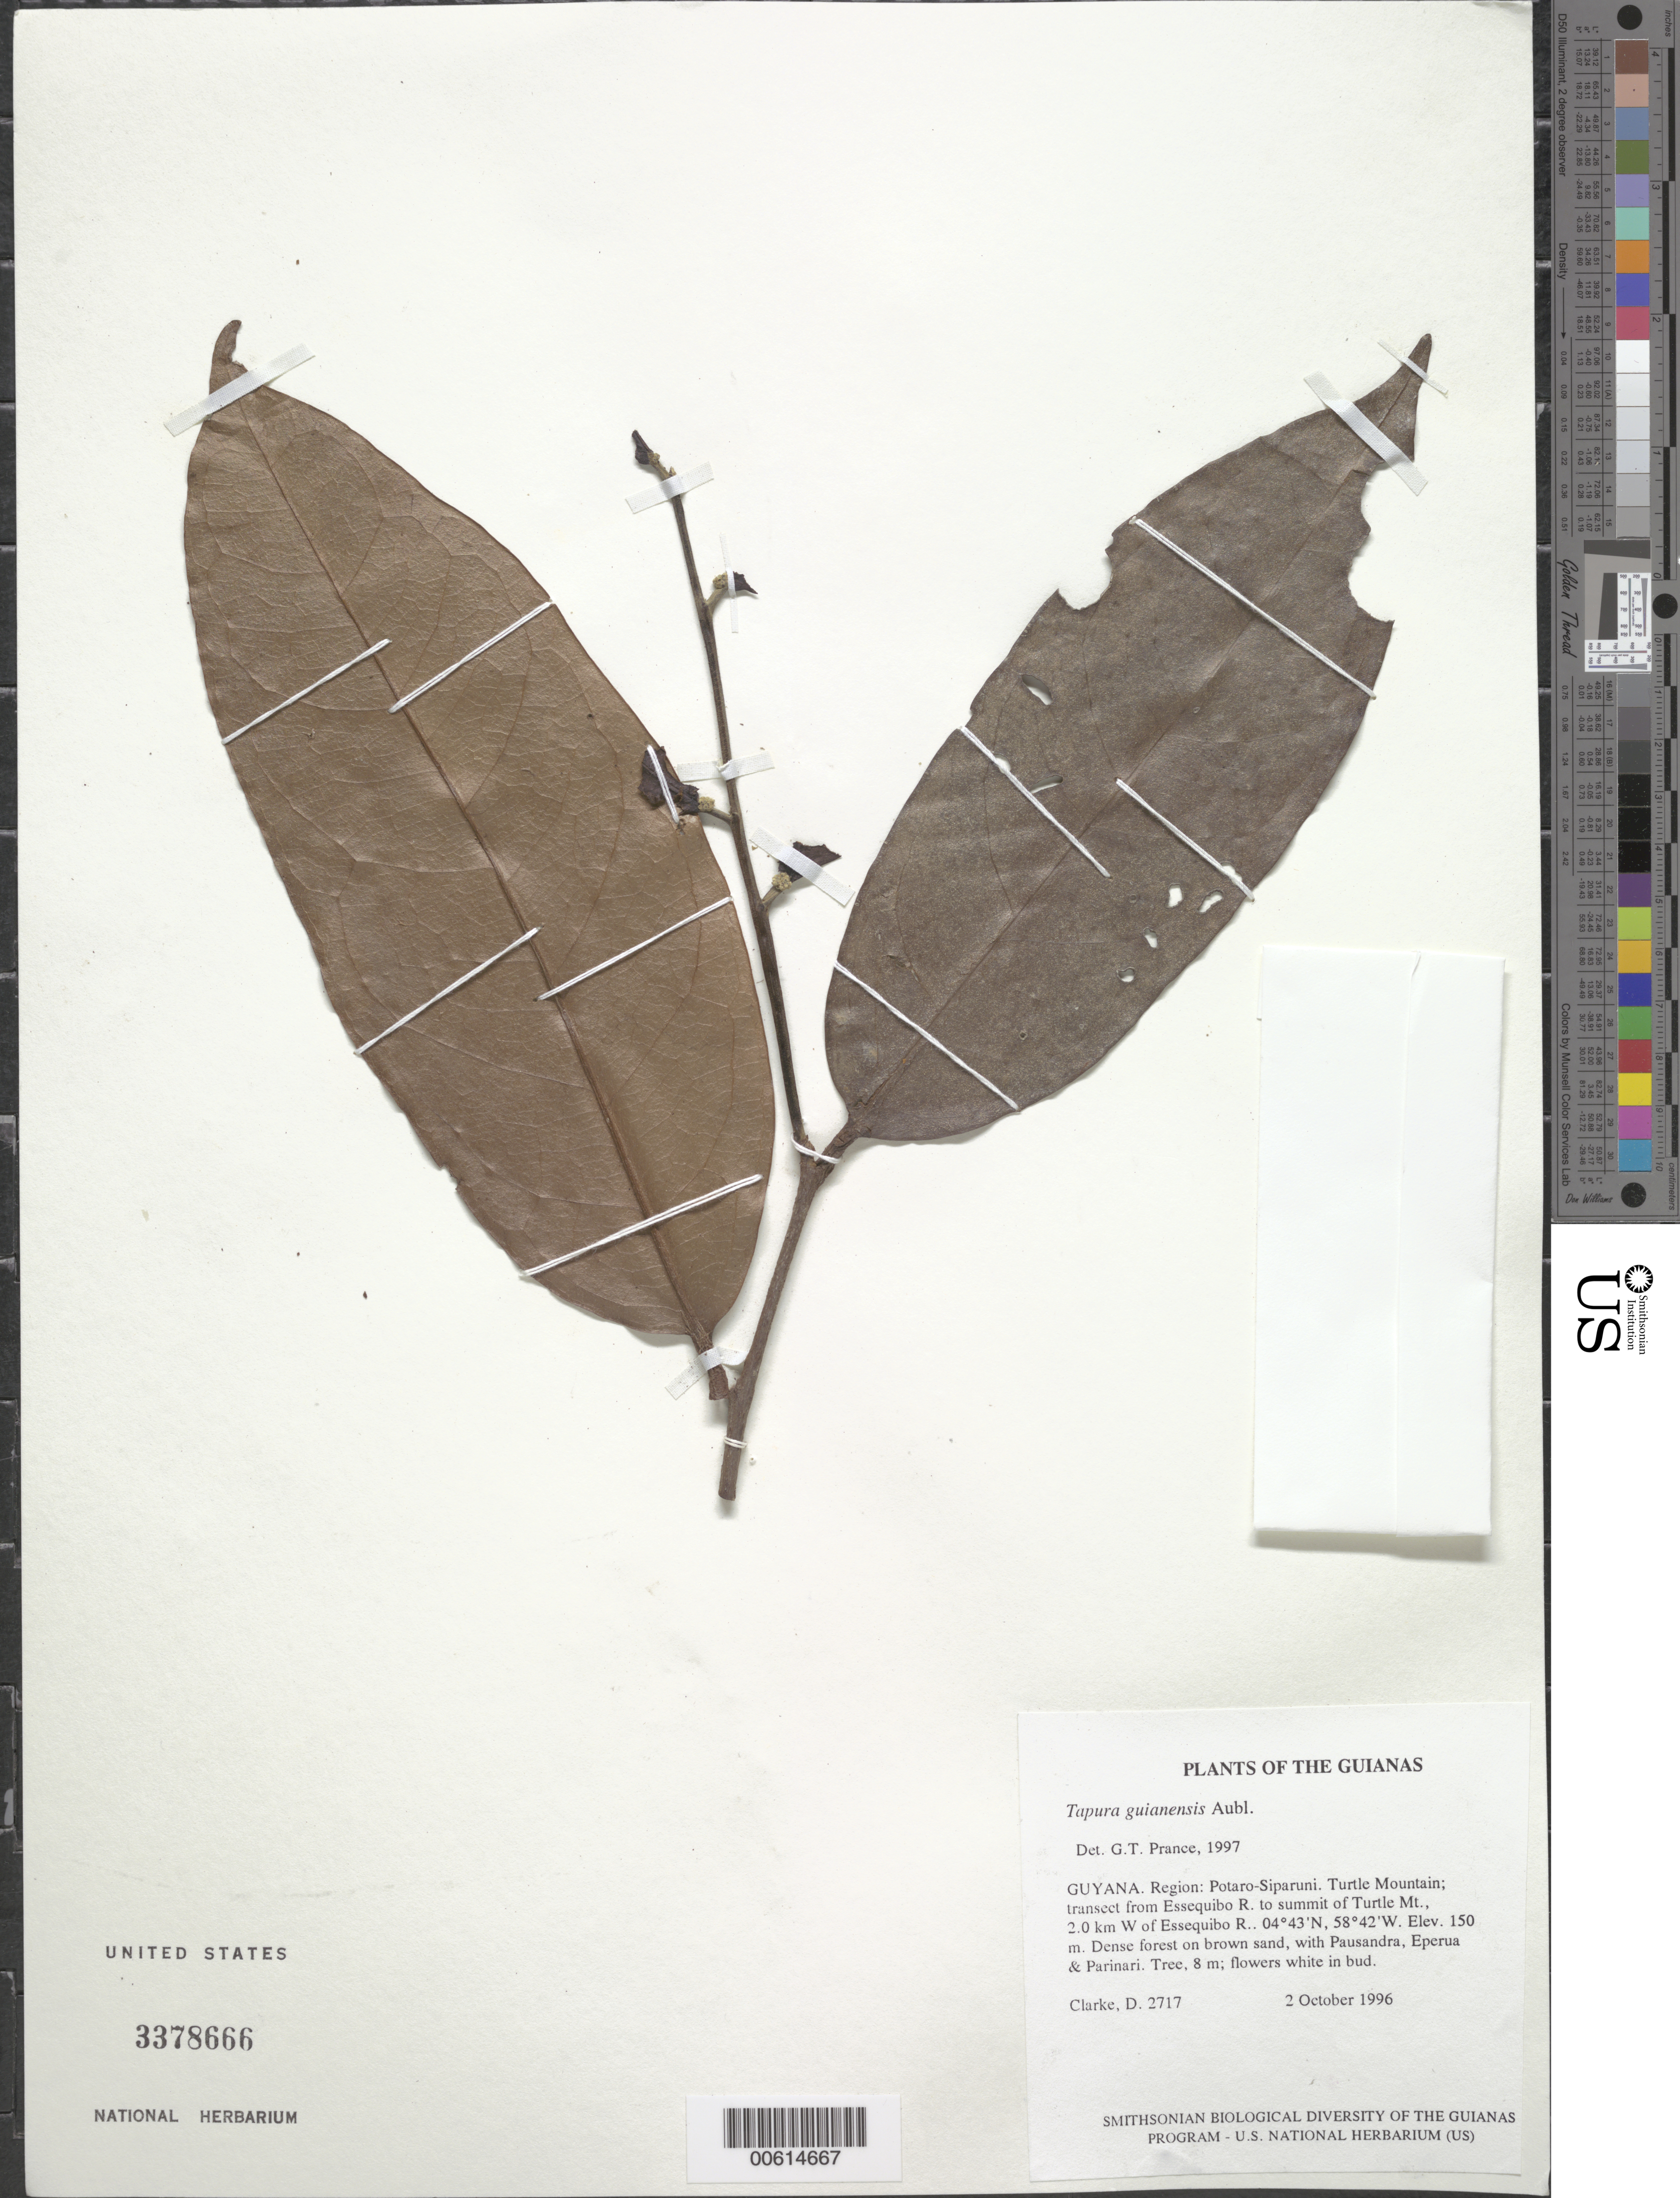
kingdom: Plantae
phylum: Tracheophyta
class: Magnoliopsida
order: Malpighiales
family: Dichapetalaceae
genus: Tapura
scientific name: Tapura guianensis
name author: Aubl.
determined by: Prance, G. T.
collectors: H. D. Clarke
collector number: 2717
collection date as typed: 2 October 1996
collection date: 1996-10-02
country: Guyana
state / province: Potaro-Siparuni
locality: Iwokrama Rainforest Reserve; transect: Essequibo R. - summit of Turtle Mt., 2 km W. of Essequibo R.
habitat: Dense forest on brown sand, with Pausandra, Eperua & Parinari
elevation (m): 150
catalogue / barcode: US 3378666